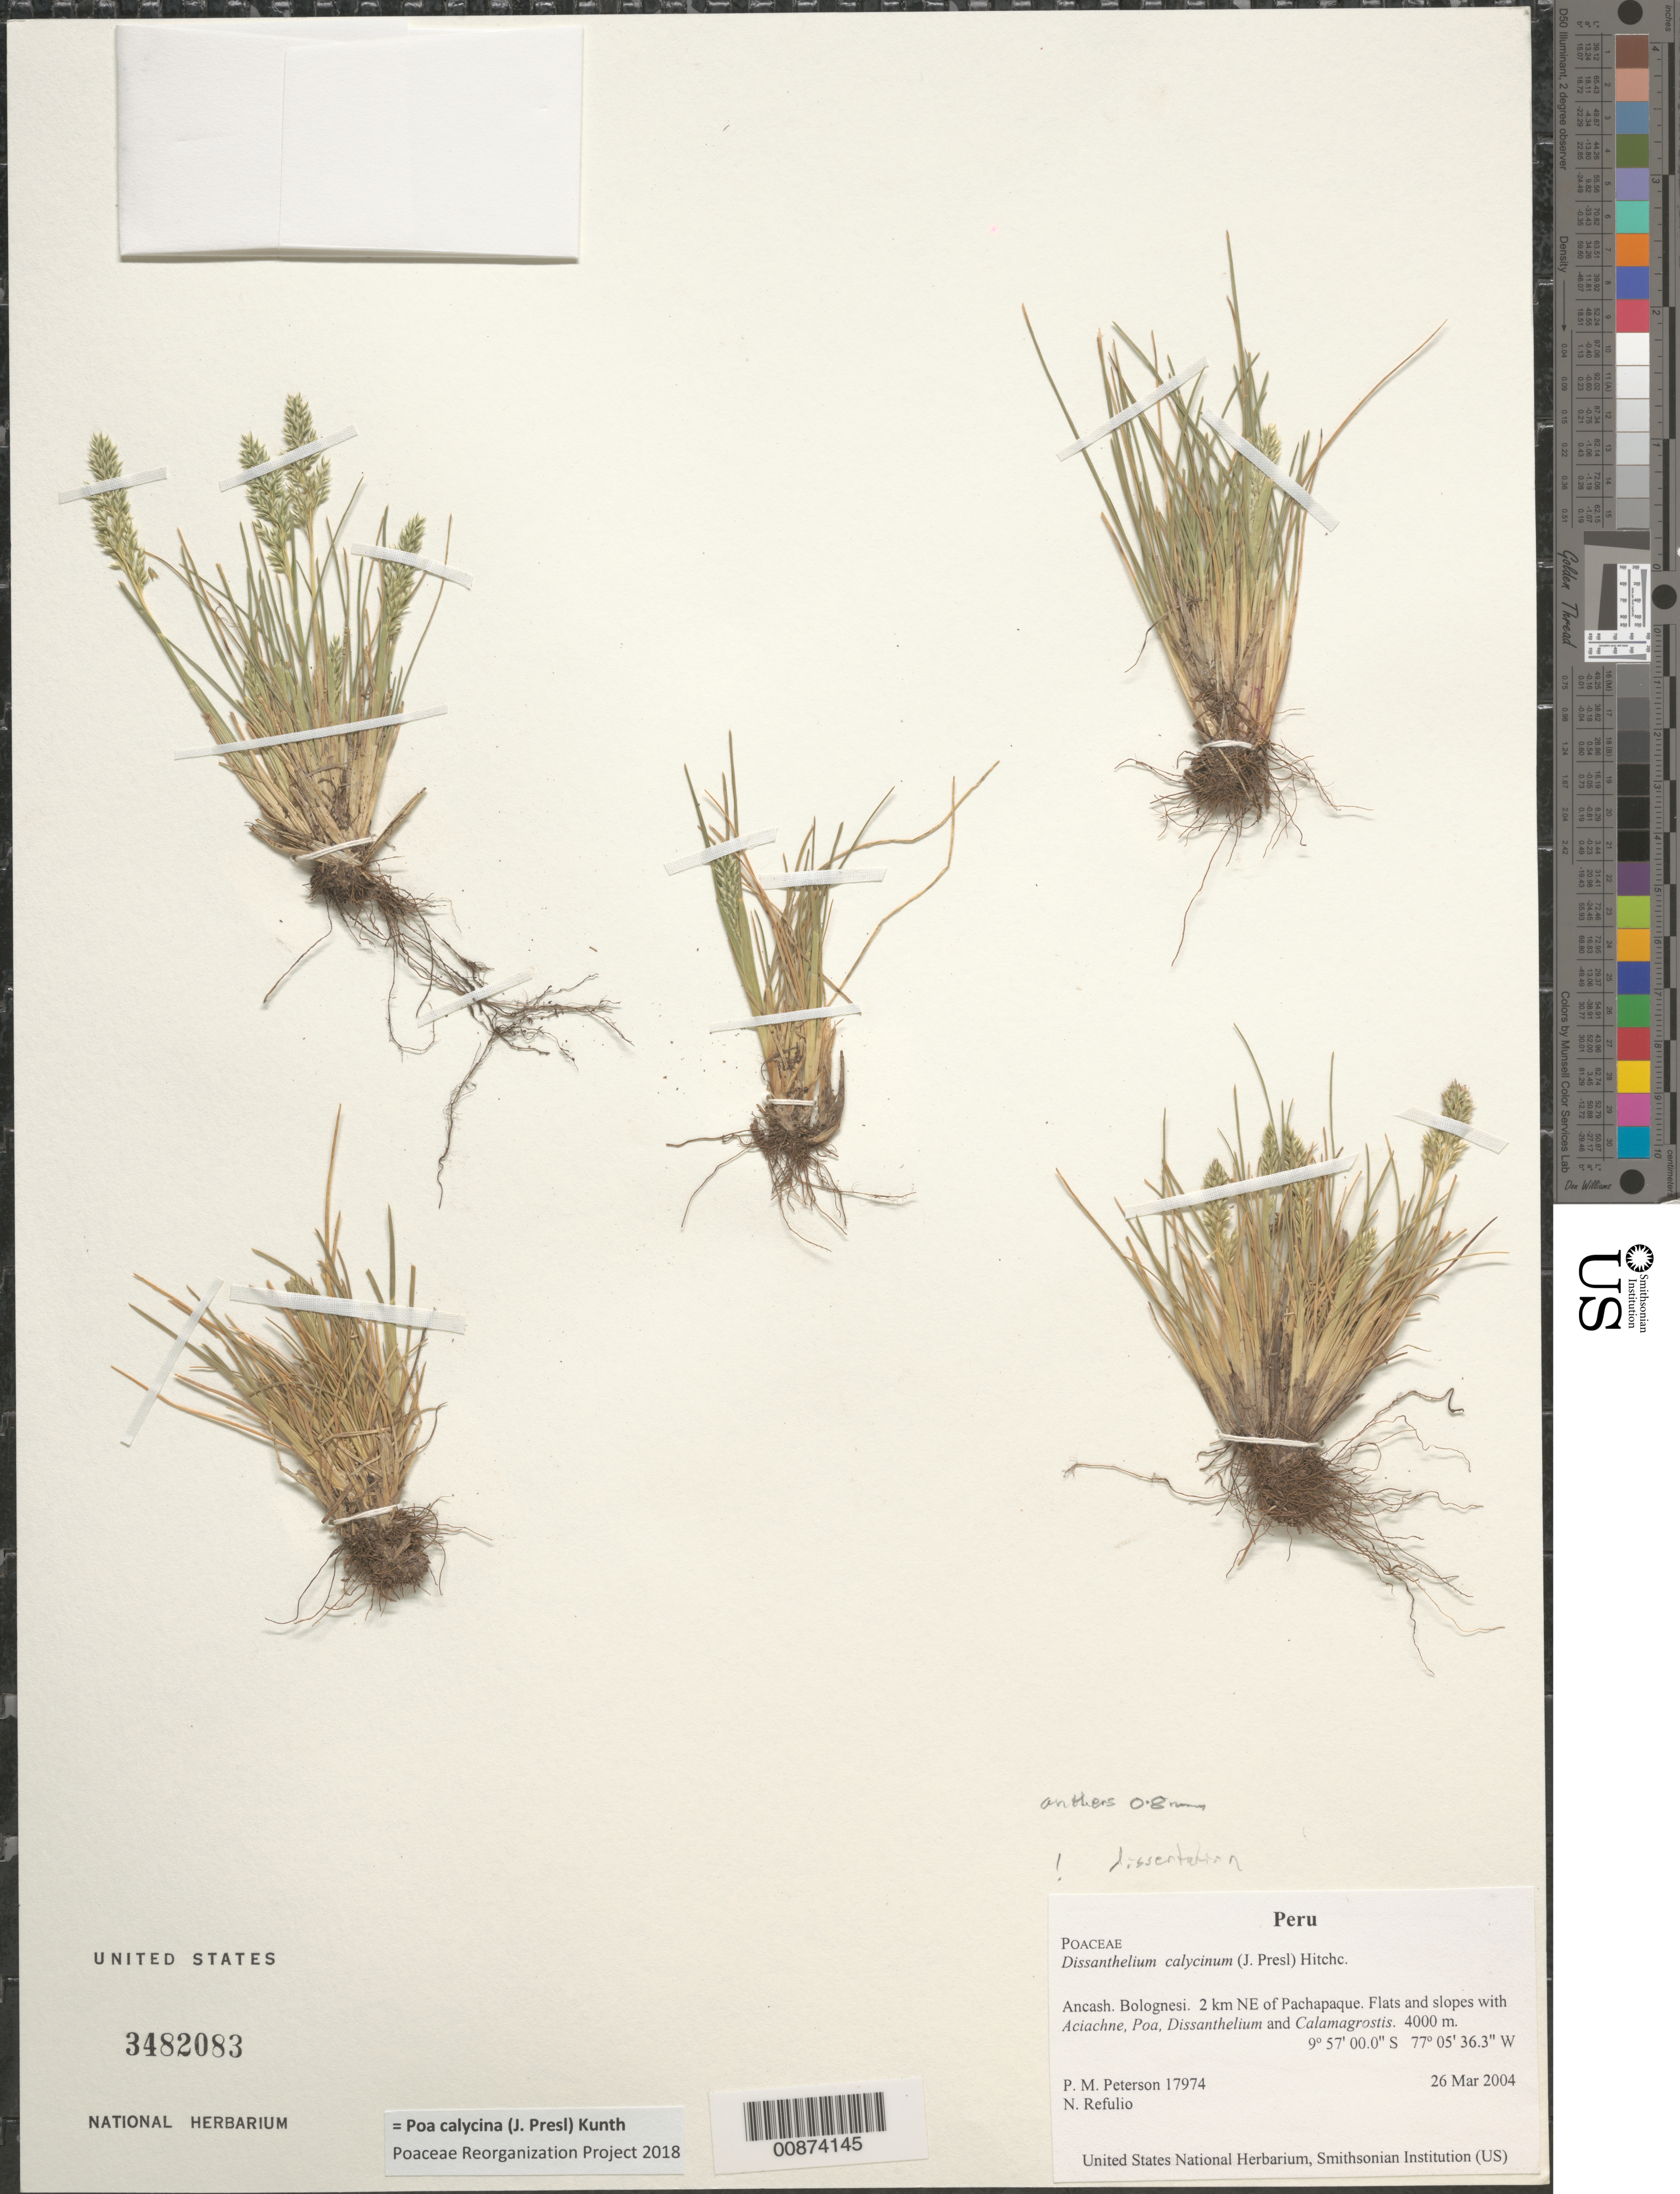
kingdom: Plantae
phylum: Tracheophyta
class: Liliopsida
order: Poales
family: Poaceae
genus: Poa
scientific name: Poa calycina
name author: (J. Presl) Kunth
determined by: Poaceae Reorganization Project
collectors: P. M. Peterson & N. Refulio-Rodríguez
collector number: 17974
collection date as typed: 26 Mar 2004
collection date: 2004-03-26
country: Peru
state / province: Ancash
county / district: Bolognesi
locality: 2 km NE of Pachapaque. Flats and slopes with Aciachne, Poa, Dissanthelium and Calamagrostis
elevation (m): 4000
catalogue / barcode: US 3482083